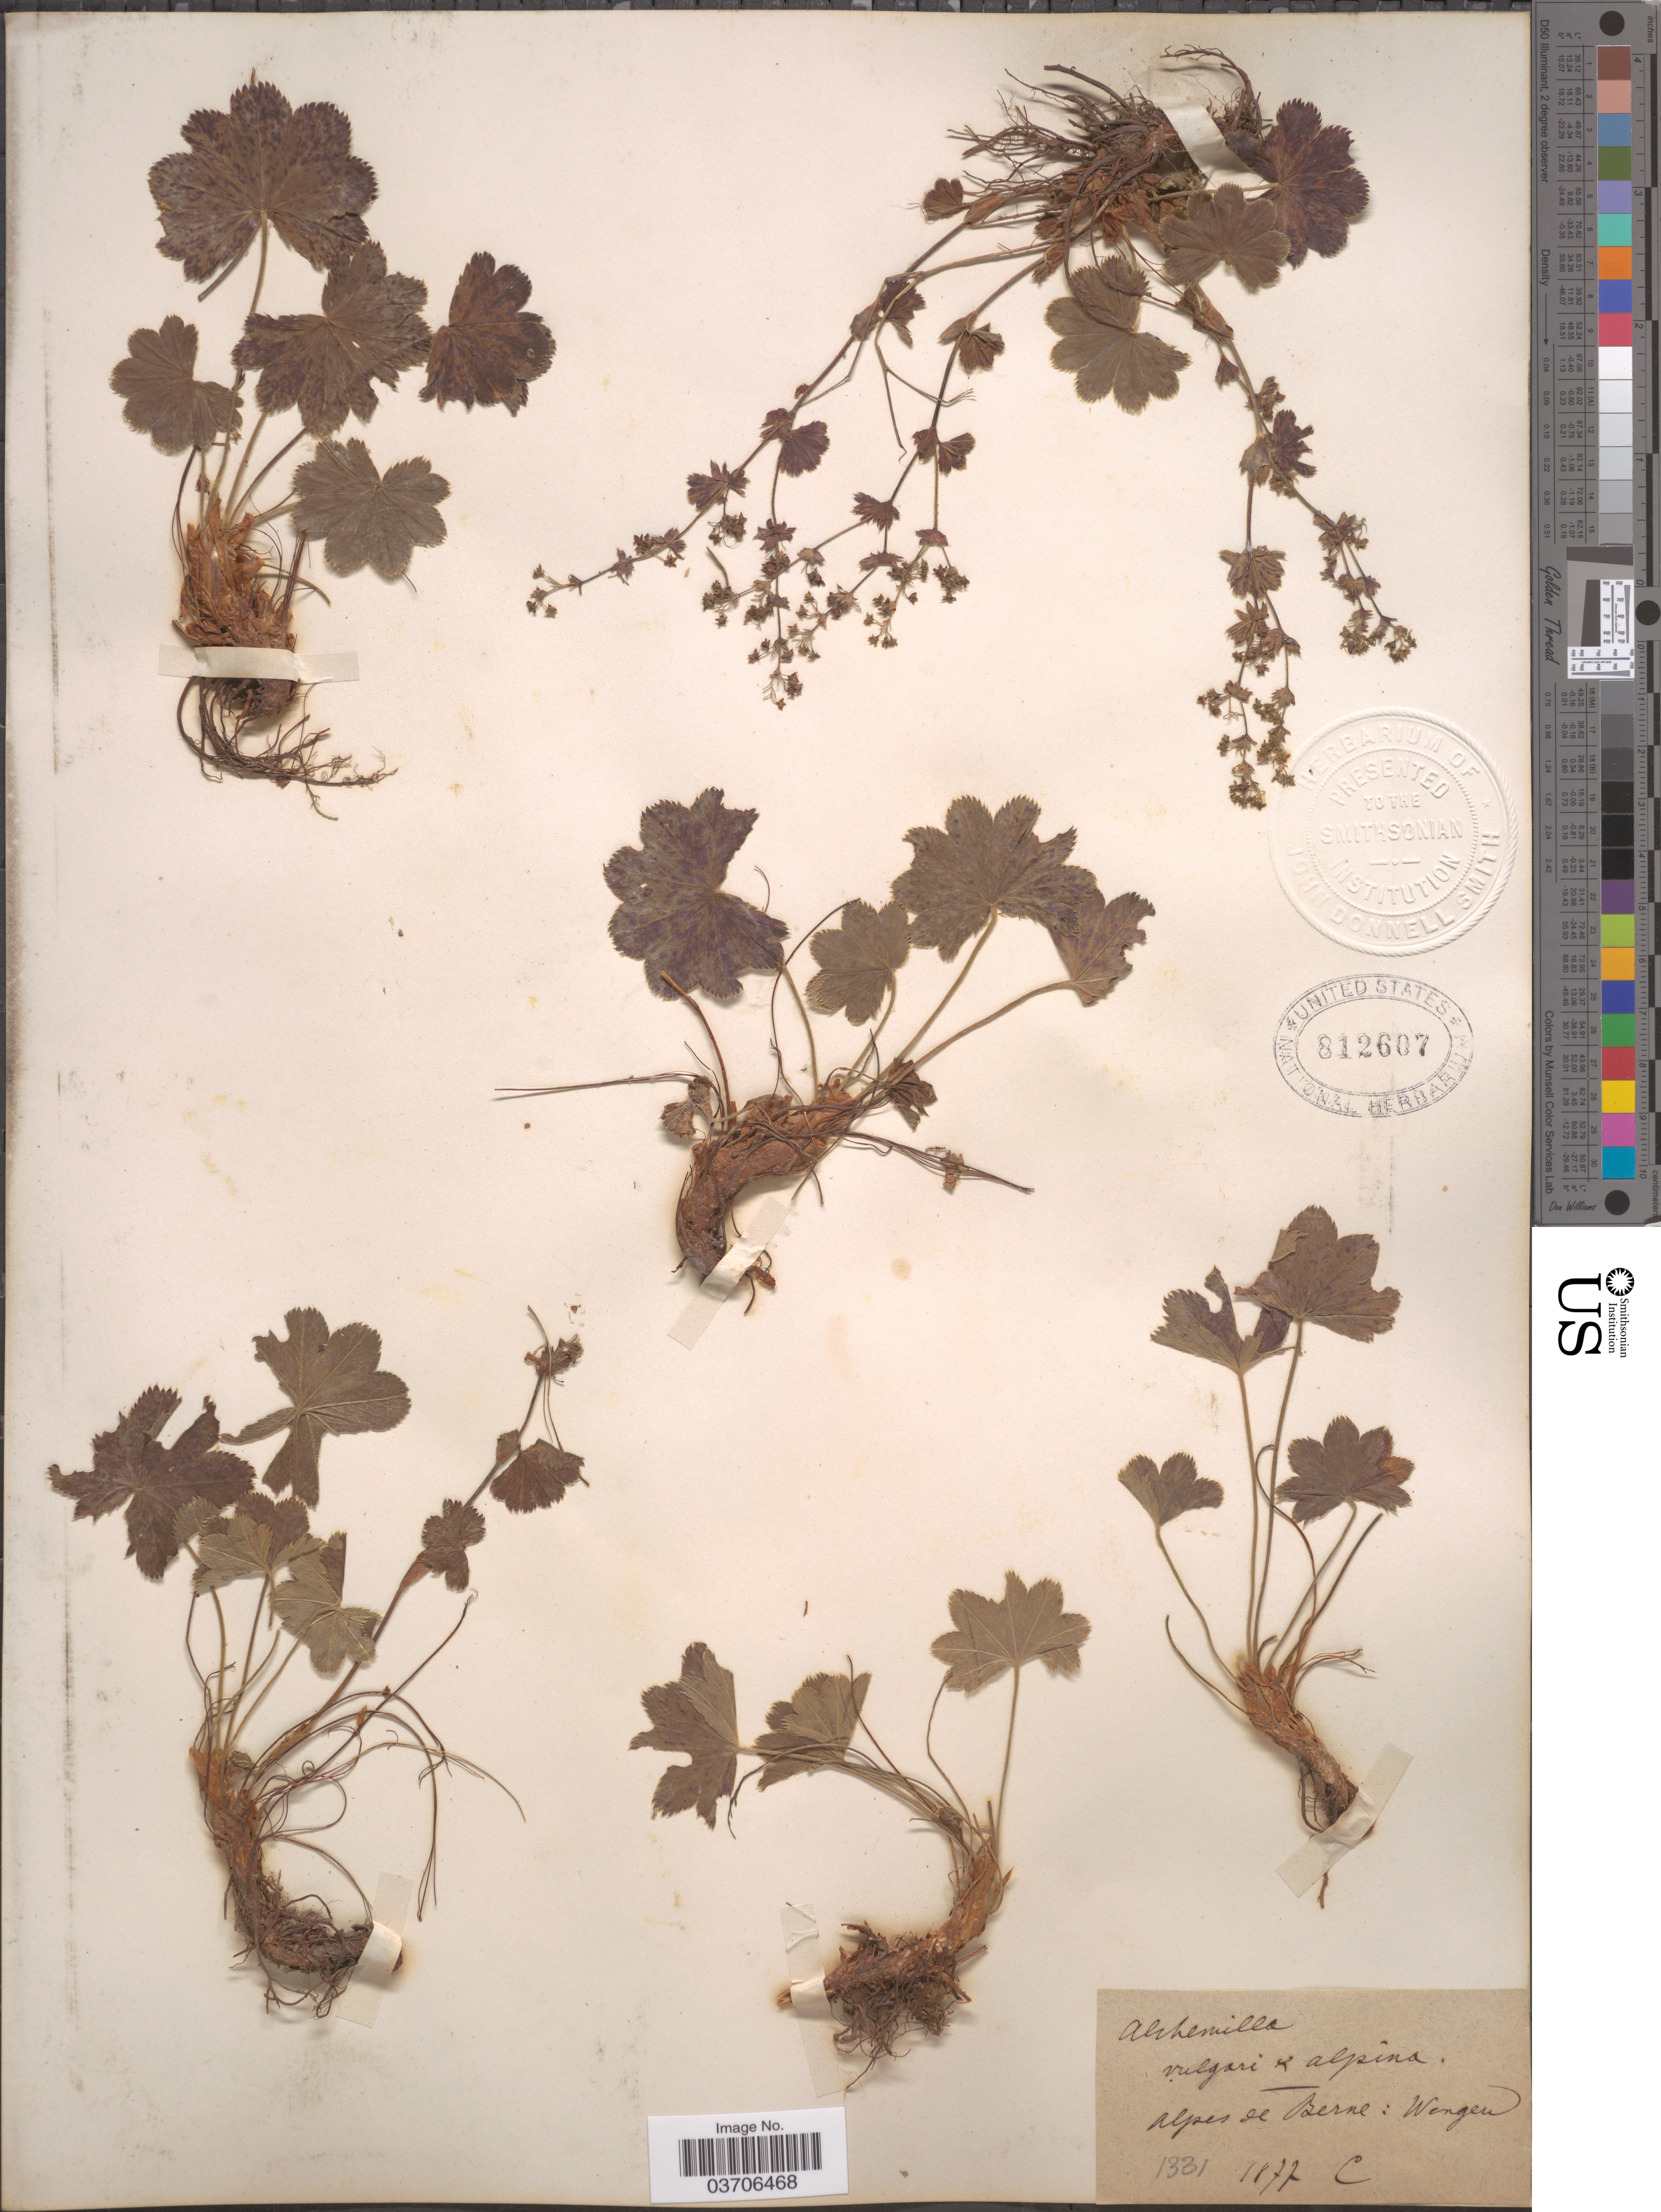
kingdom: Plantae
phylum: Tracheophyta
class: Magnoliopsida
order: Rosales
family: Rosaceae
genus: Alchemilla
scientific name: Alchemilla vulgaris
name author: L.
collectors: C.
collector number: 1331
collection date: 1877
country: Switzerland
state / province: Bern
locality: Alpes de Berne: Wengen.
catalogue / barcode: US 812607